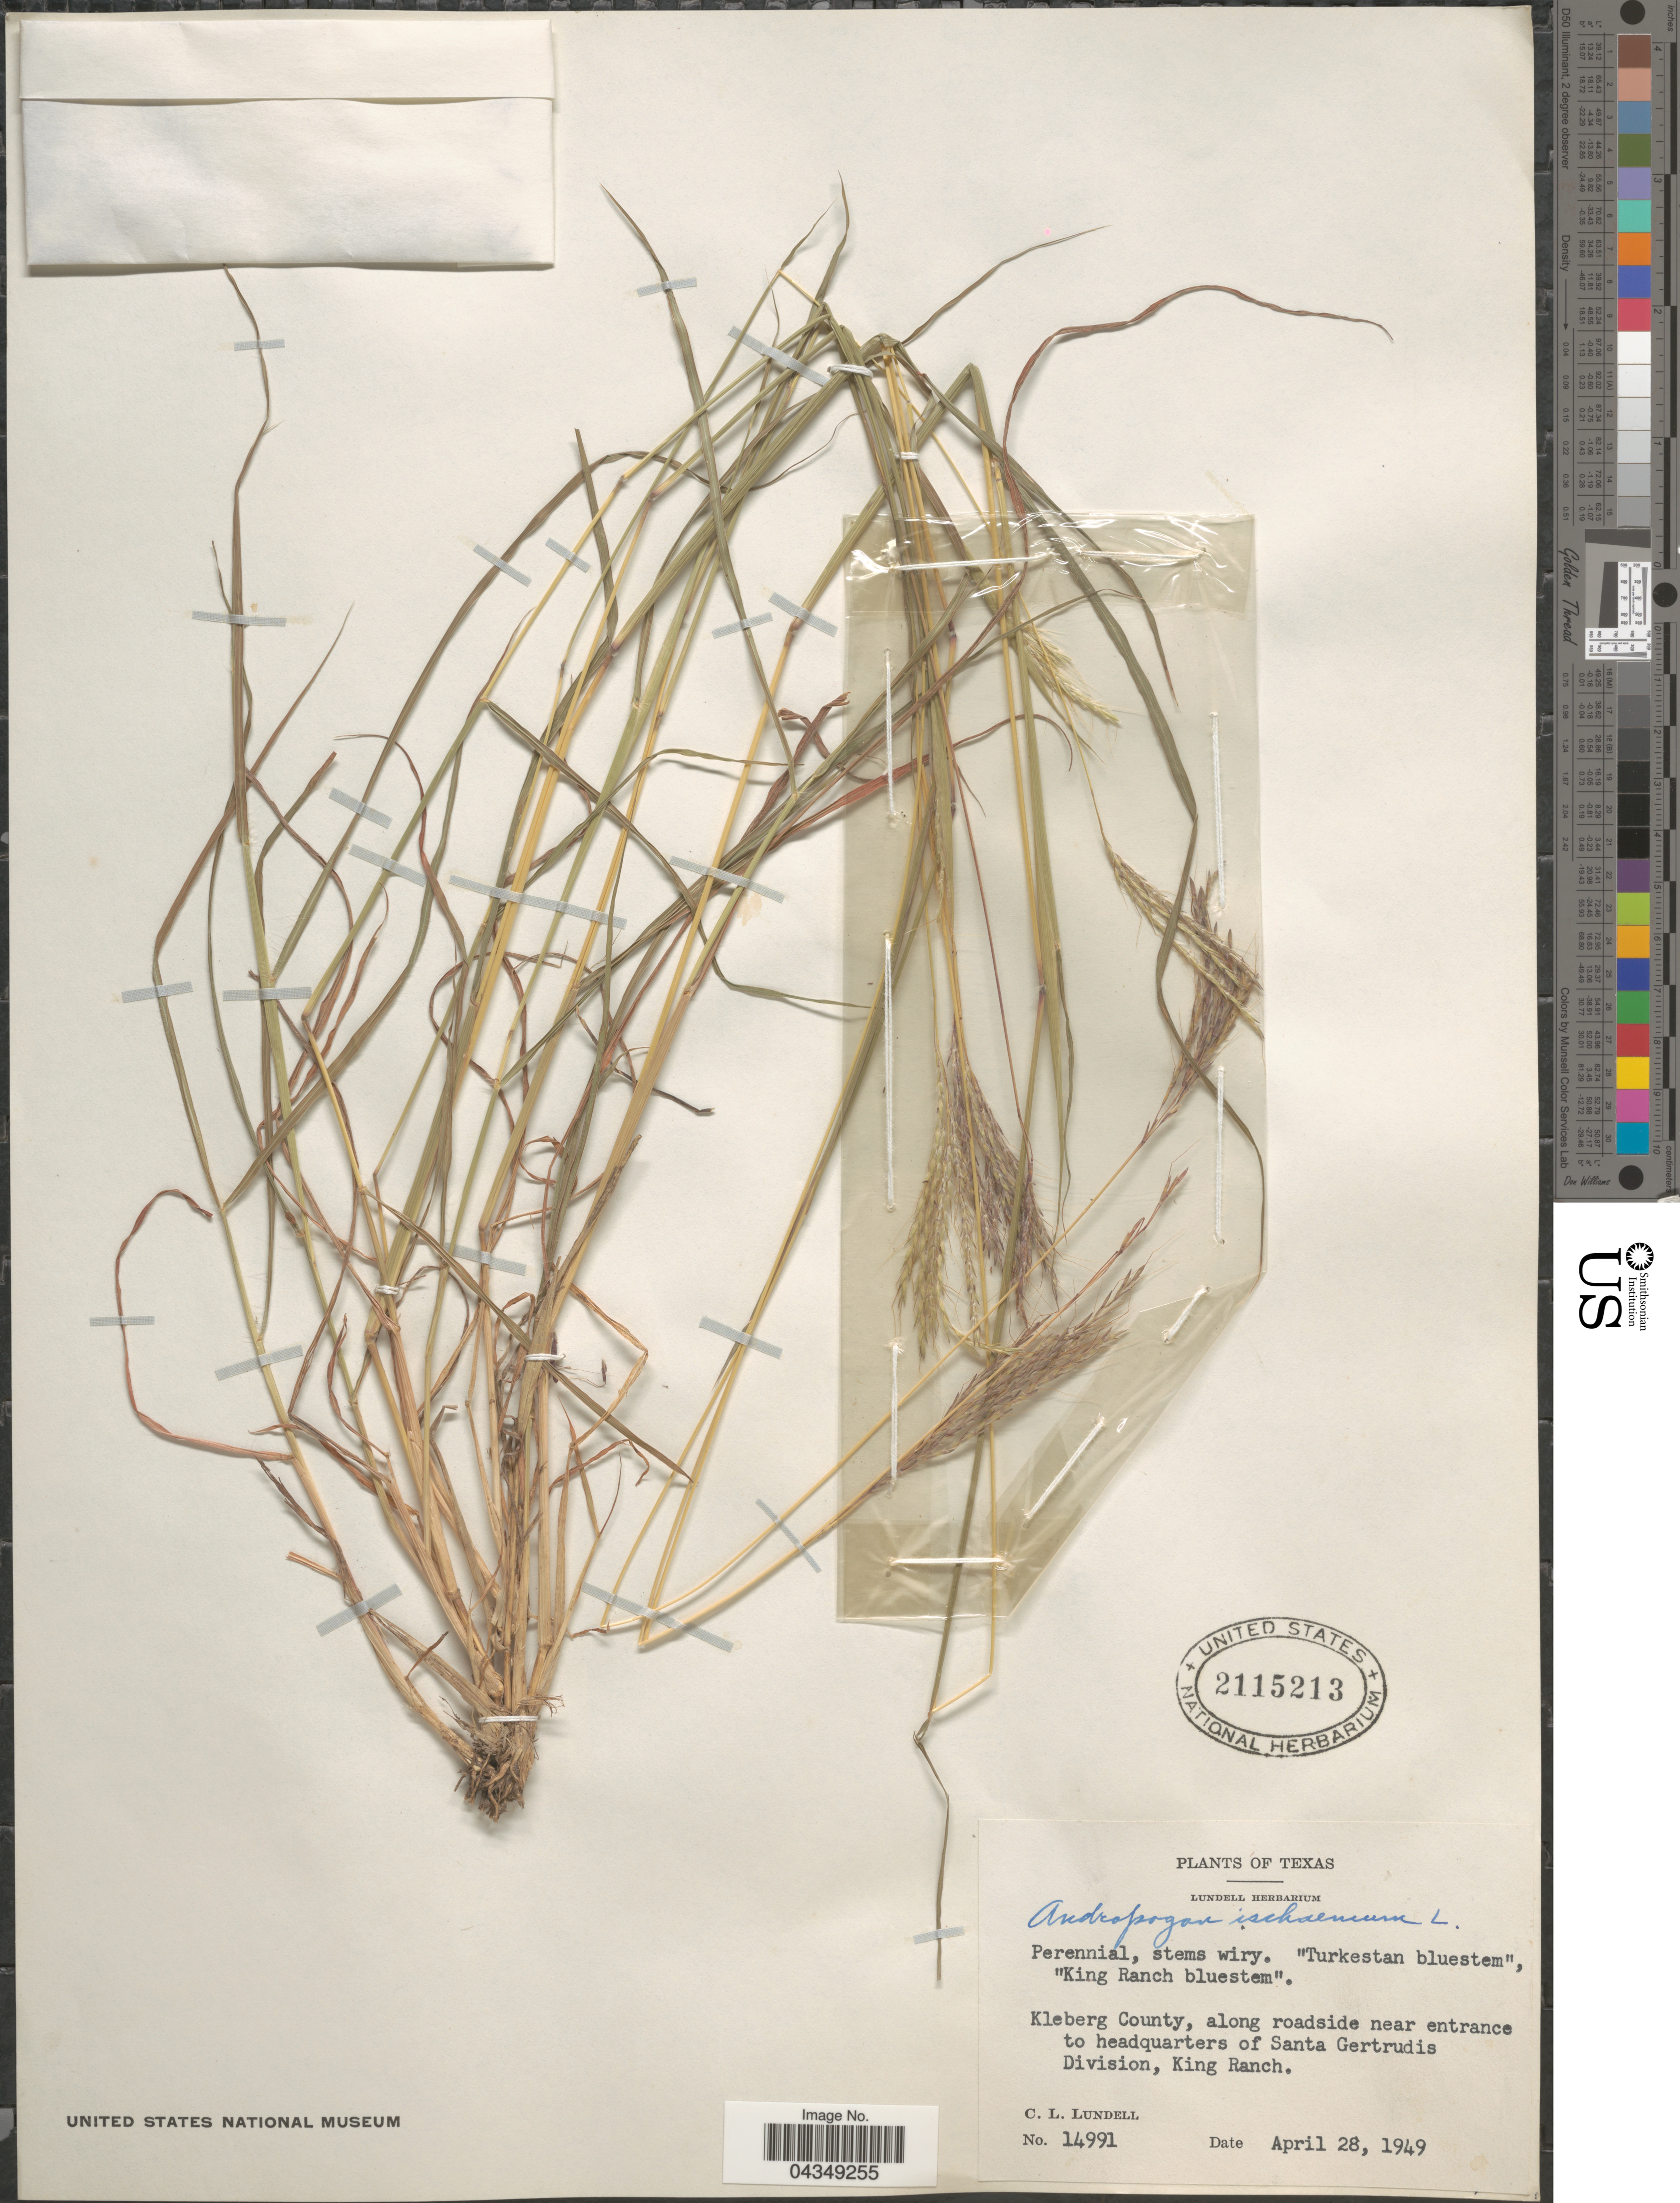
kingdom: Plantae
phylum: Tracheophyta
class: Liliopsida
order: Poales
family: Poaceae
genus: Bothriochloa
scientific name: Bothriochloa ischaemum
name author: (L.) Keng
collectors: C. L. Lundell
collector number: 14991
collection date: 1949-04-28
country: United States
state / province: Texas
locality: Kleberg County, along roadside near entrance to headquarters of Santa Gertrudis Division, King Ranch.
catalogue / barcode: US 2115213